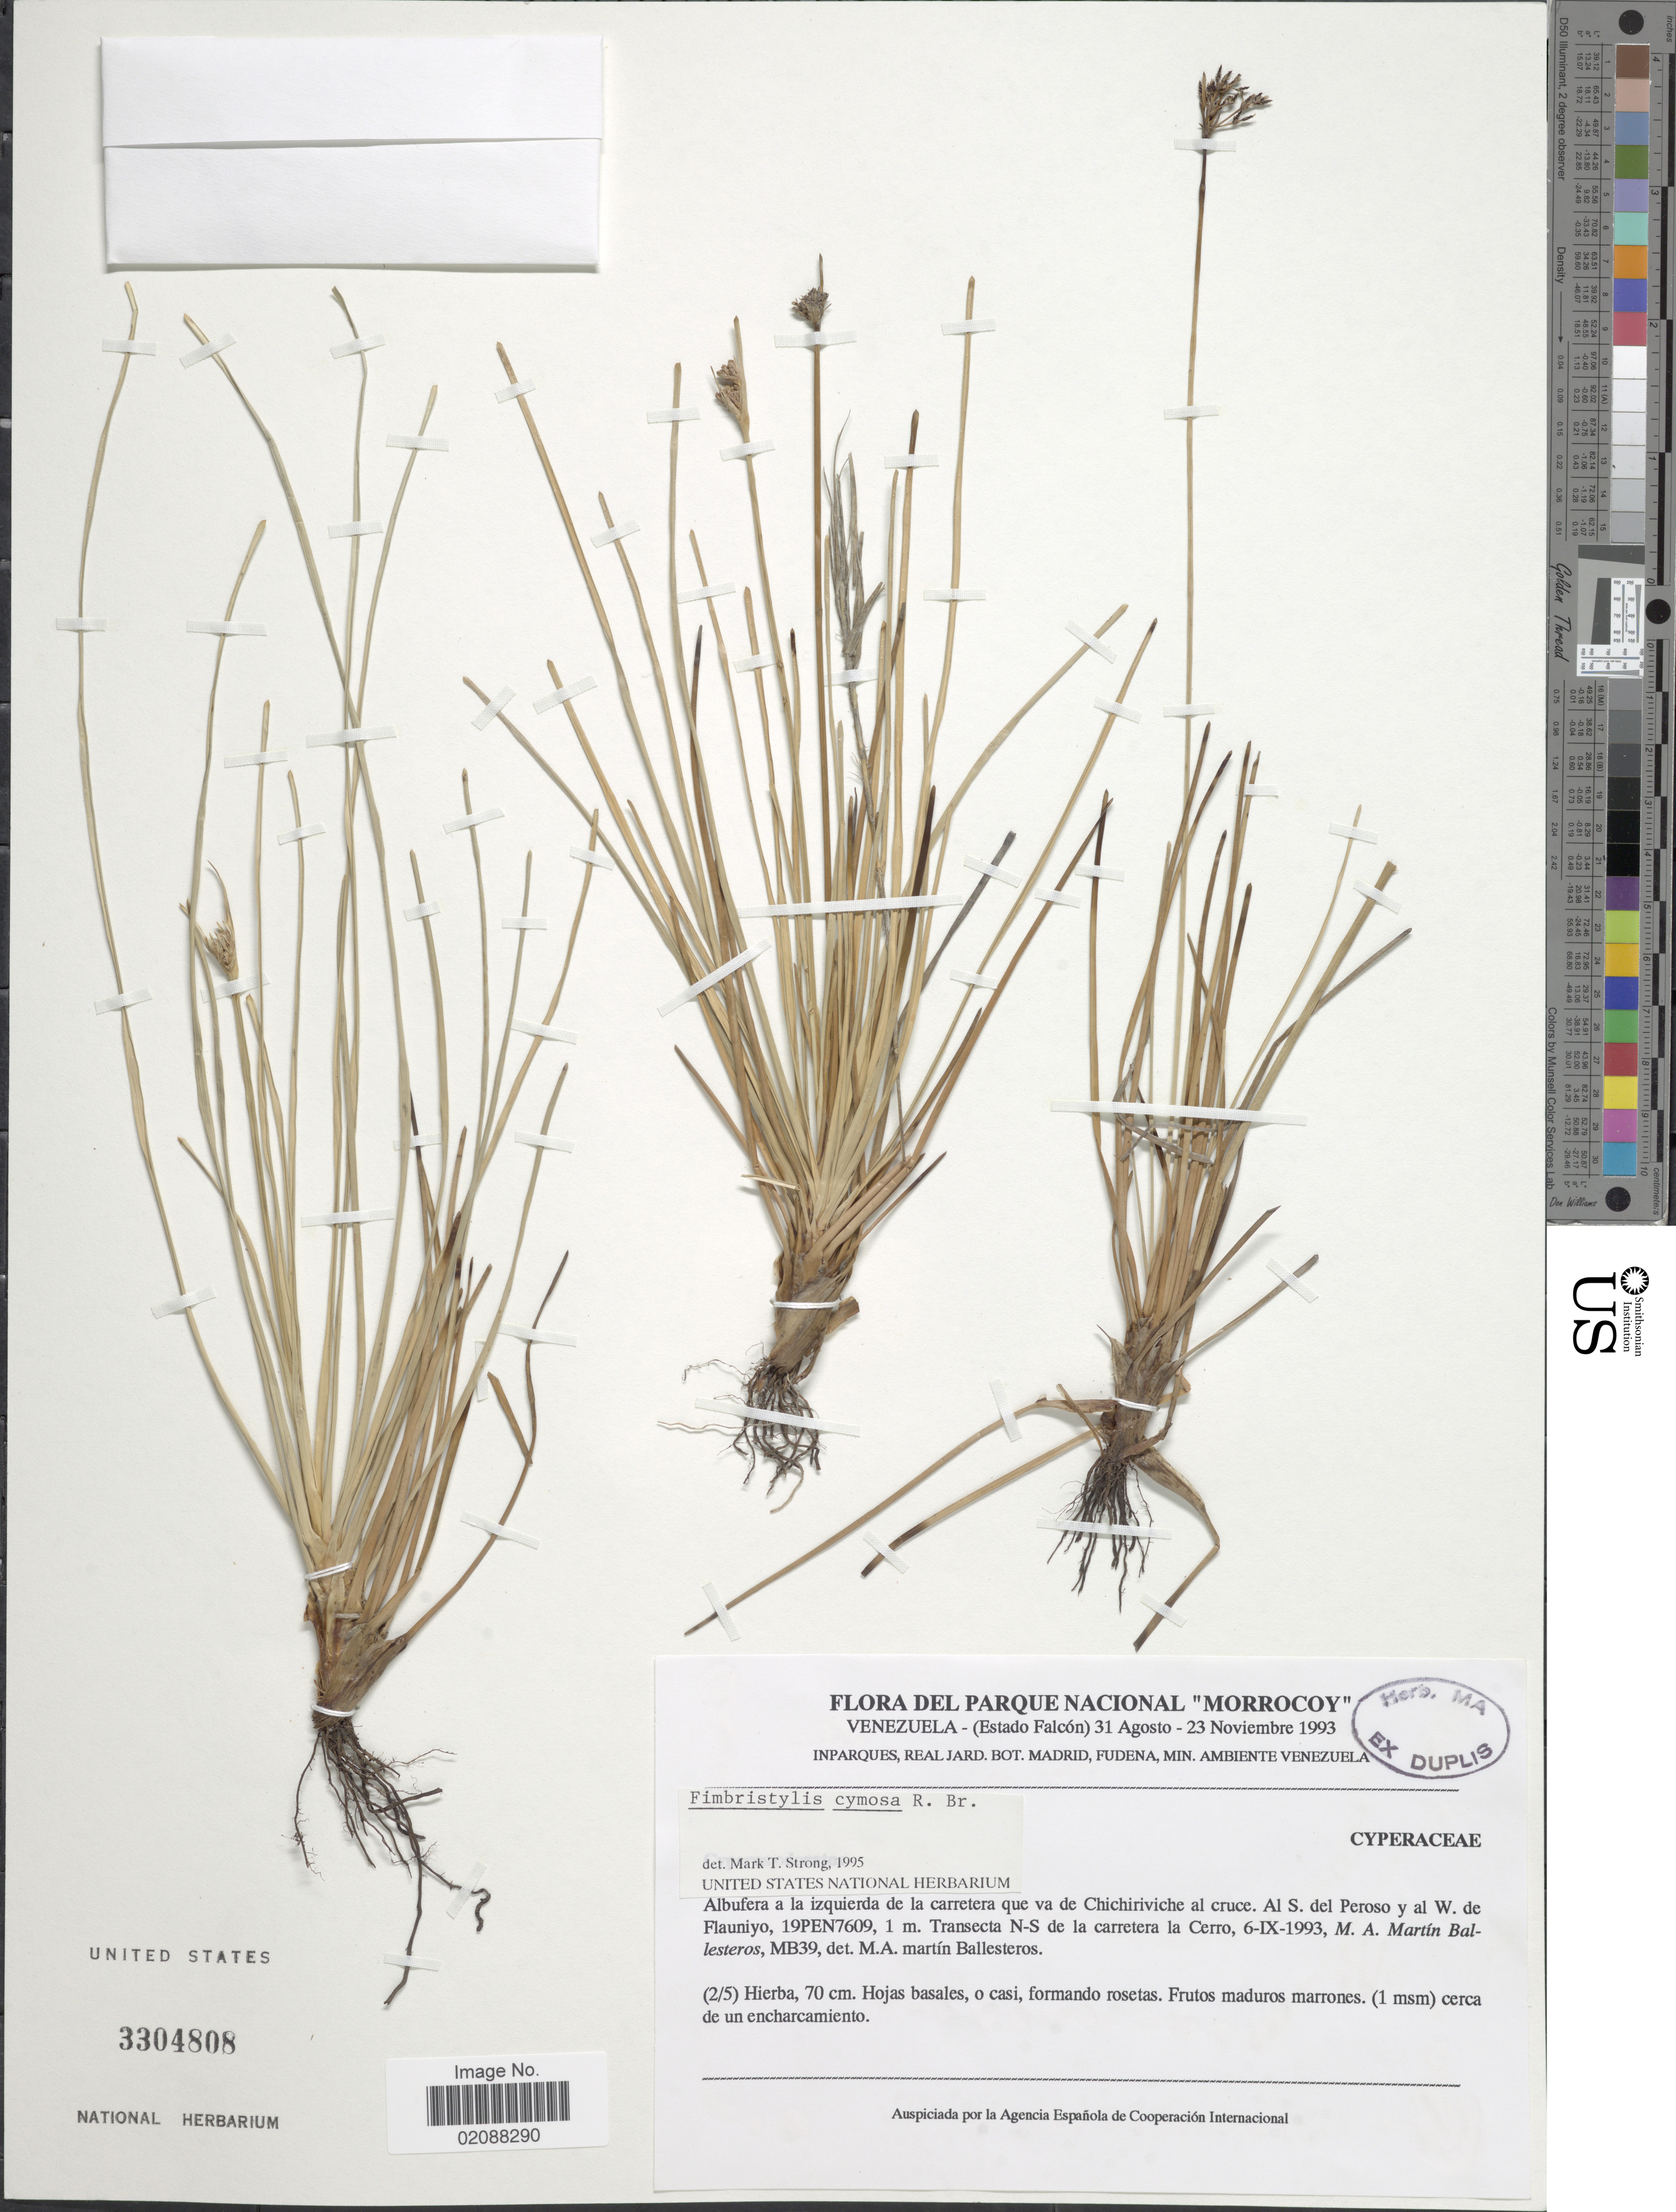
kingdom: Plantae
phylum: Tracheophyta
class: Liliopsida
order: Poales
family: Cyperaceae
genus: Fimbristylis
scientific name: Fimbristylis cymosa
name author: R. Br.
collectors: M. Martin Ballesteros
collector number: MB39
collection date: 1993-09-06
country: Venezuela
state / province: Falcón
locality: Parque Nacional Morrocoy, Albufera a izquierda de la carretera que va de Chichiriviche al cruce, al S del Peroso y al W de Flauniyo, 19EN7609, N-S de la carretera la Cerro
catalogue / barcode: US 3304808